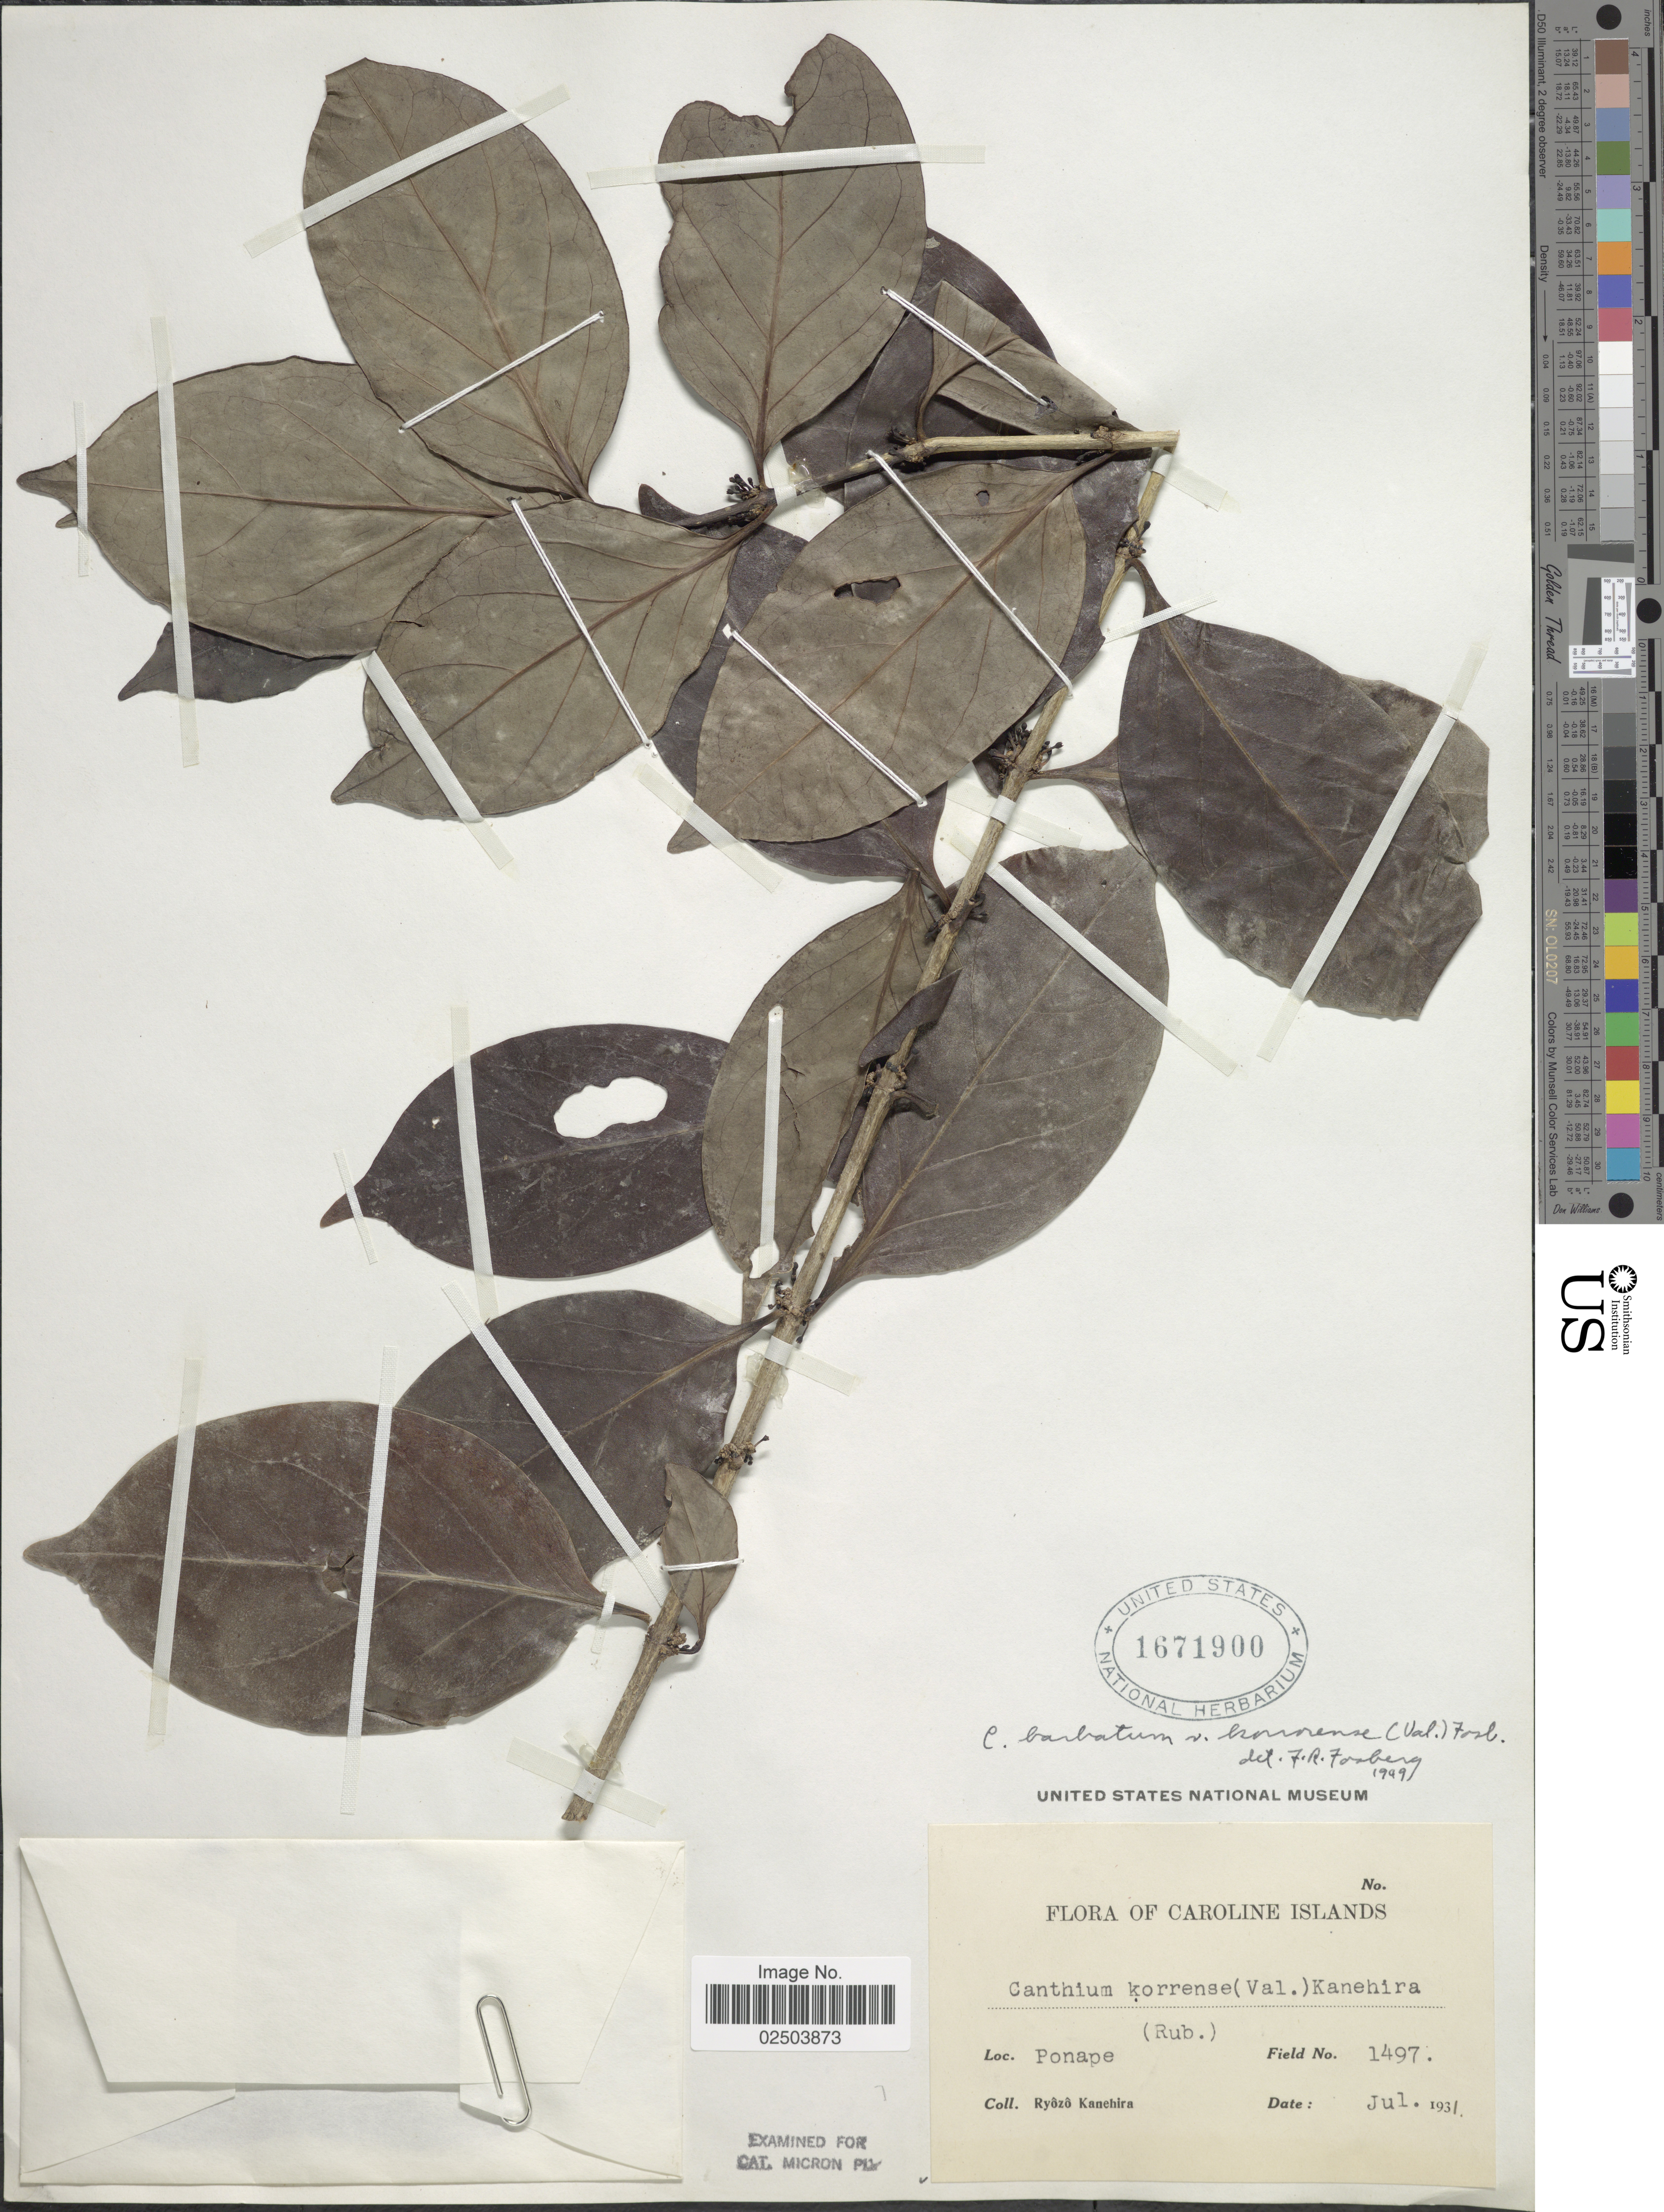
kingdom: Plantae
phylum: Tracheophyta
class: Magnoliopsida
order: Gentianales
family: Rubiaceae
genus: Cyclophyllum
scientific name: Cyclophyllum barbatum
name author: (G. Forst.) N. Hallé & J. Florence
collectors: R. Kanehira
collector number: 1497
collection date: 1931-07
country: Micronesia, Federated States of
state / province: Pohnpei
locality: Caroline Islands. Ponape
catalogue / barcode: US 1671900